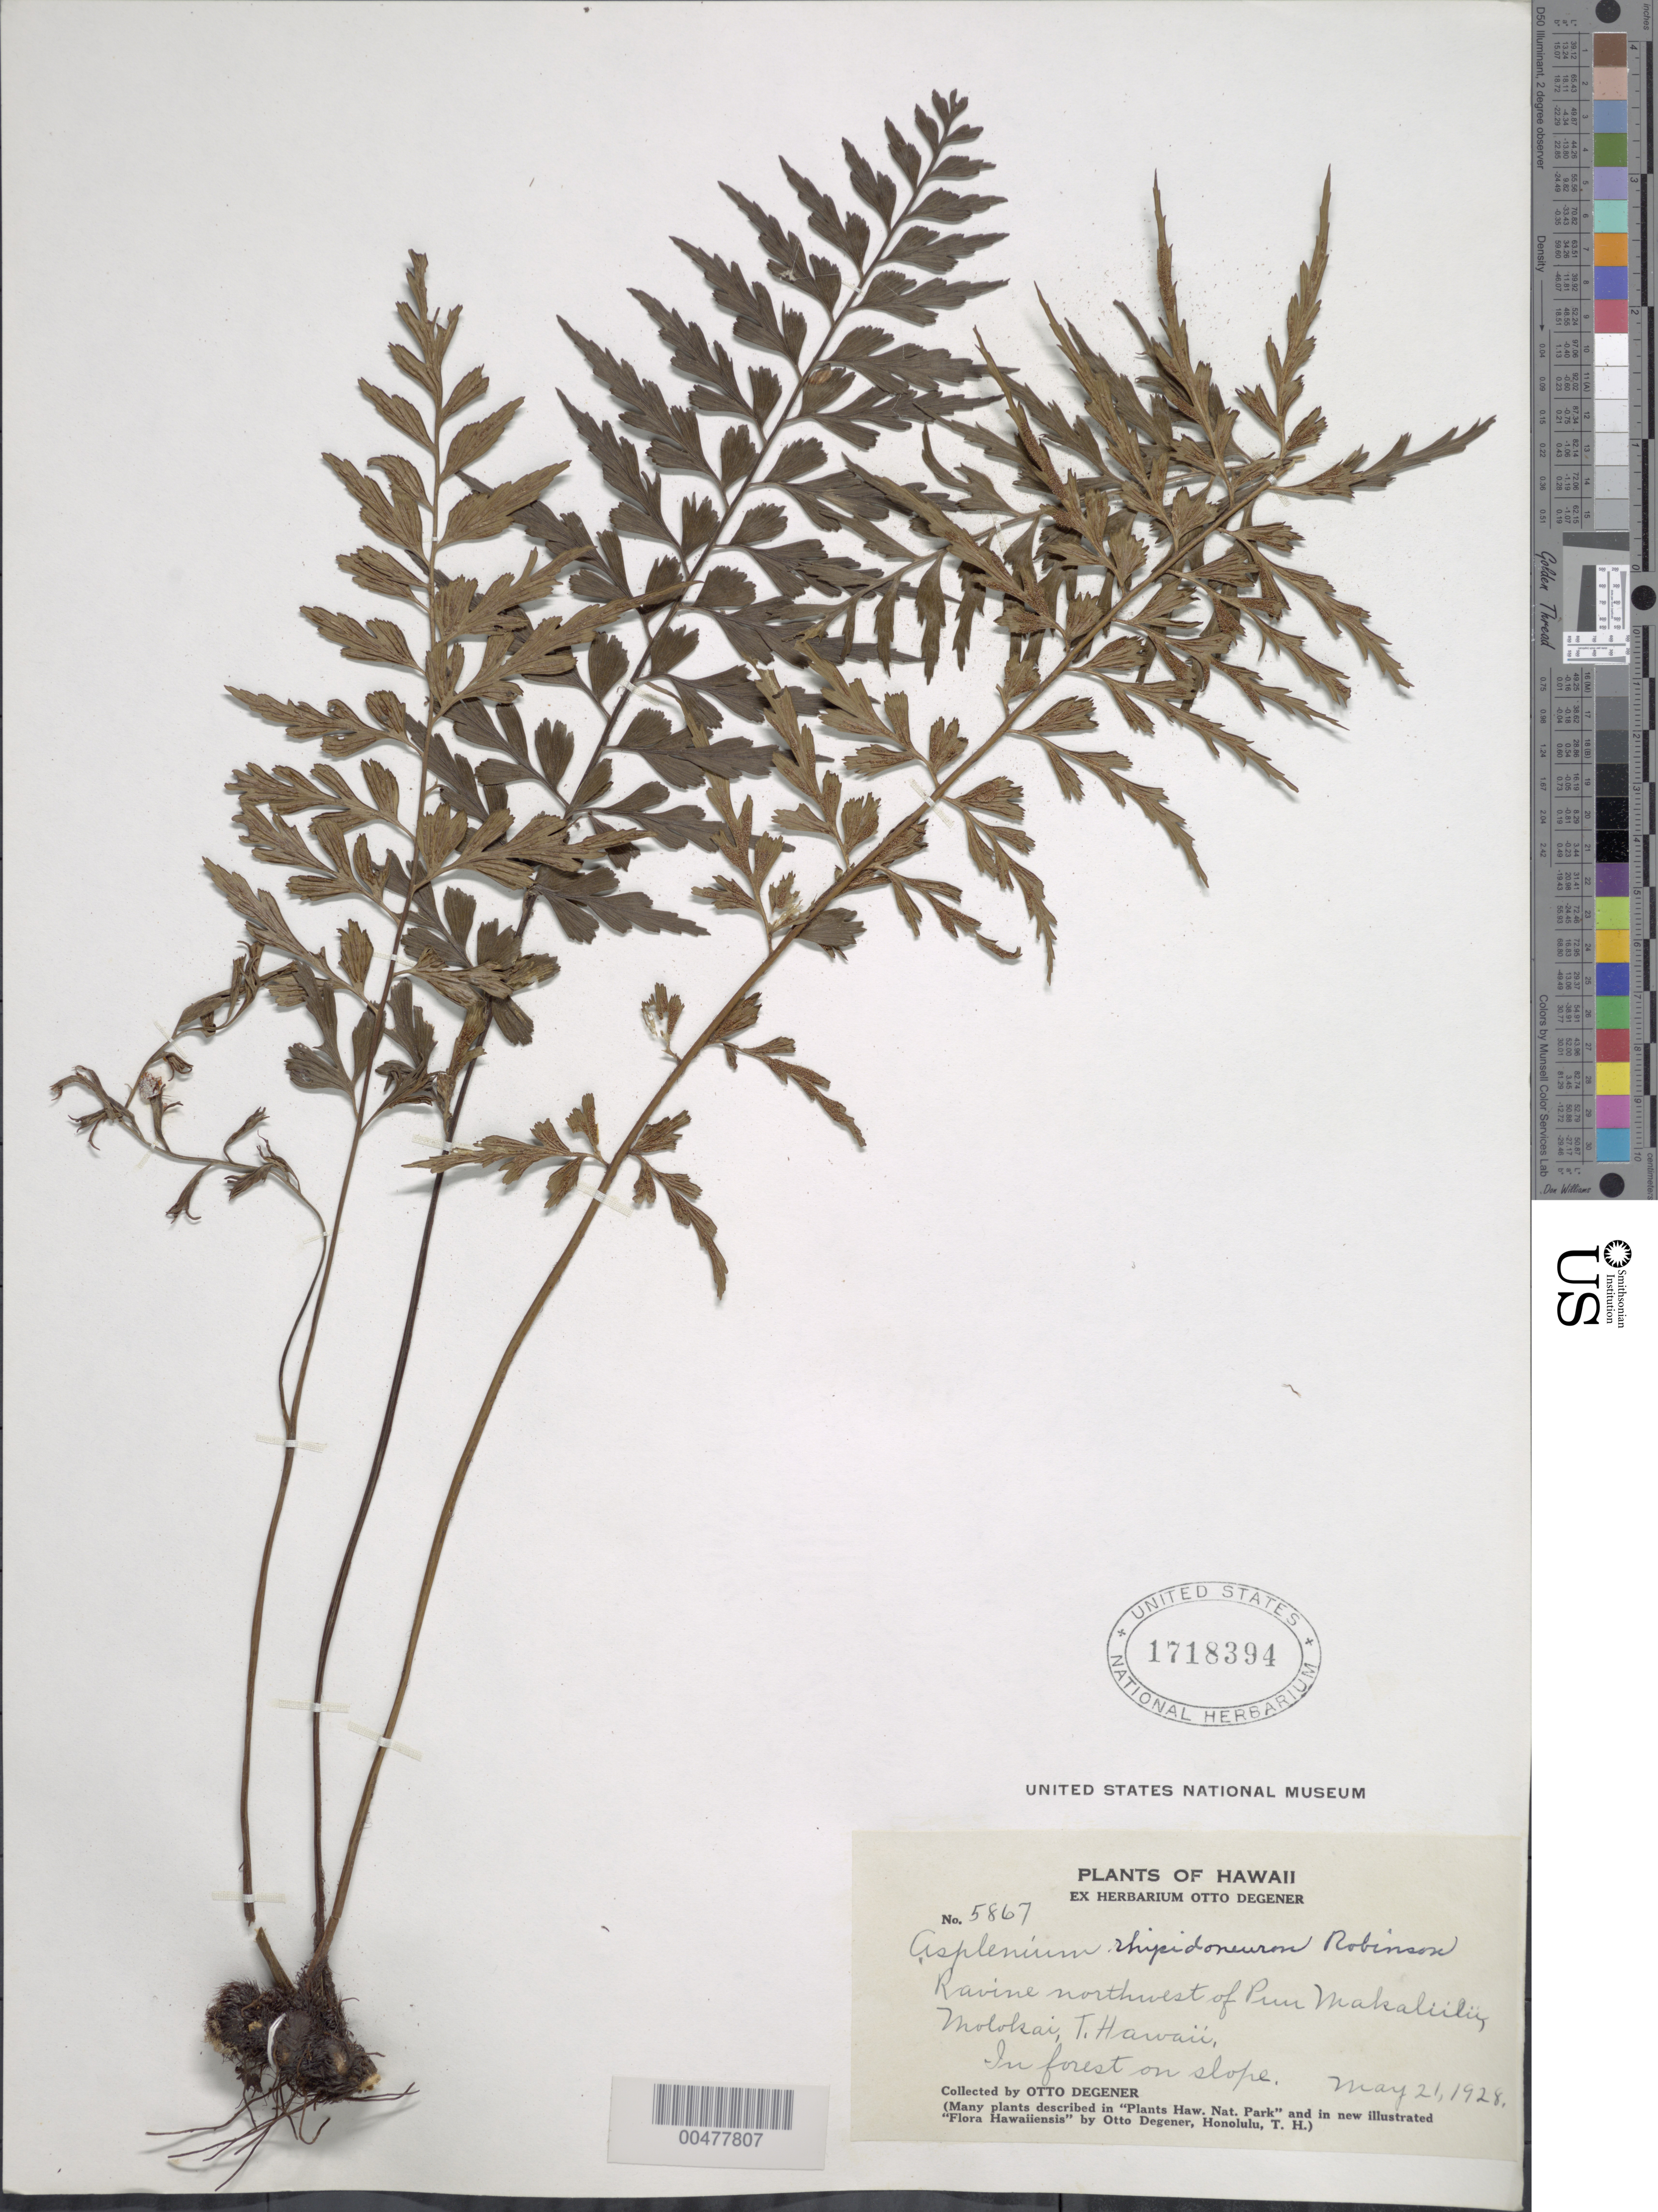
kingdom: Plantae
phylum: Tracheophyta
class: Polypodiopsida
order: Polypodiales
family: Aspleniaceae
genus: Asplenium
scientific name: Asplenium aethiopicum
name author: (Burm. f.) Bech.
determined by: Wagner, W. L., (BOT), Smithsonian Institution - National Museum of Natural History (UNITED STATES)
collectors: O. Degener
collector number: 5867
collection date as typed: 21 May 1928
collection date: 1928-05-21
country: United States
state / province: Hawaii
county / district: Maui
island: Moloka'i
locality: NW of Puu Makaliilii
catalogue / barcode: US 1718394